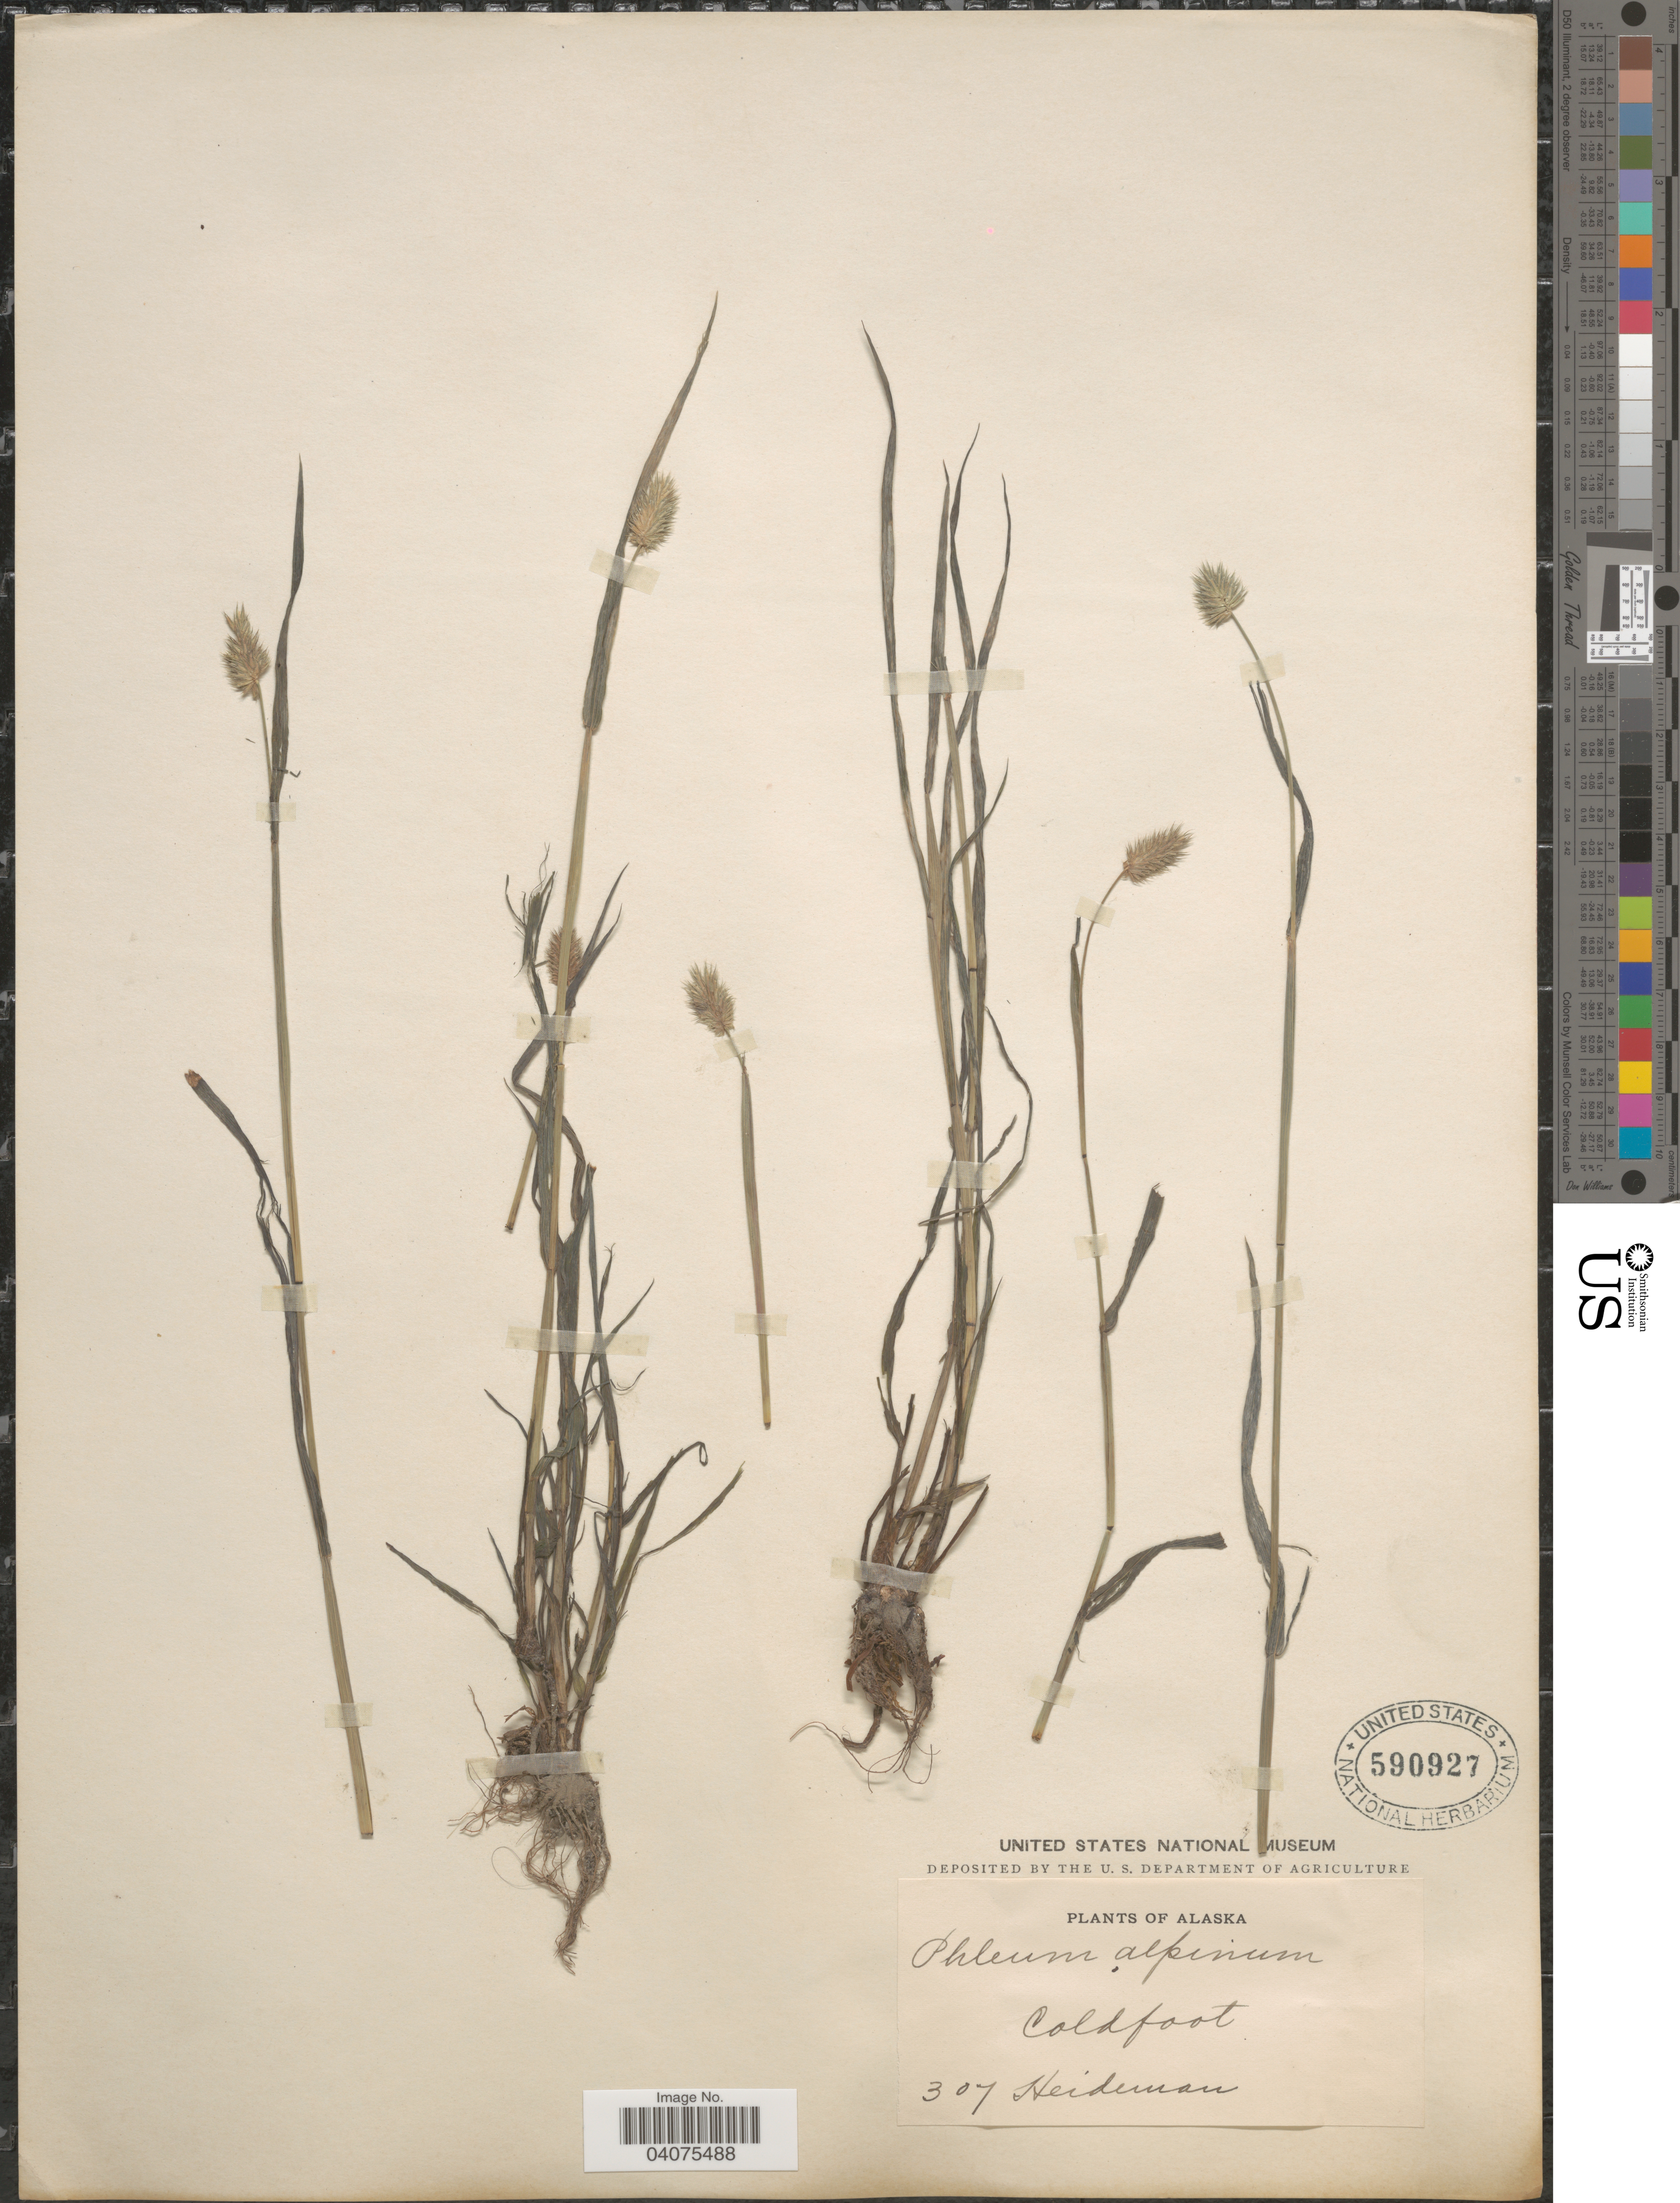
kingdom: Plantae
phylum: Tracheophyta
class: Liliopsida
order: Poales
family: Poaceae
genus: Phleum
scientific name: Phleum alpinum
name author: L.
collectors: Heideman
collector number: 307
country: United States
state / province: Alaska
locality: Coldfoot.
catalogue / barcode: US 590927